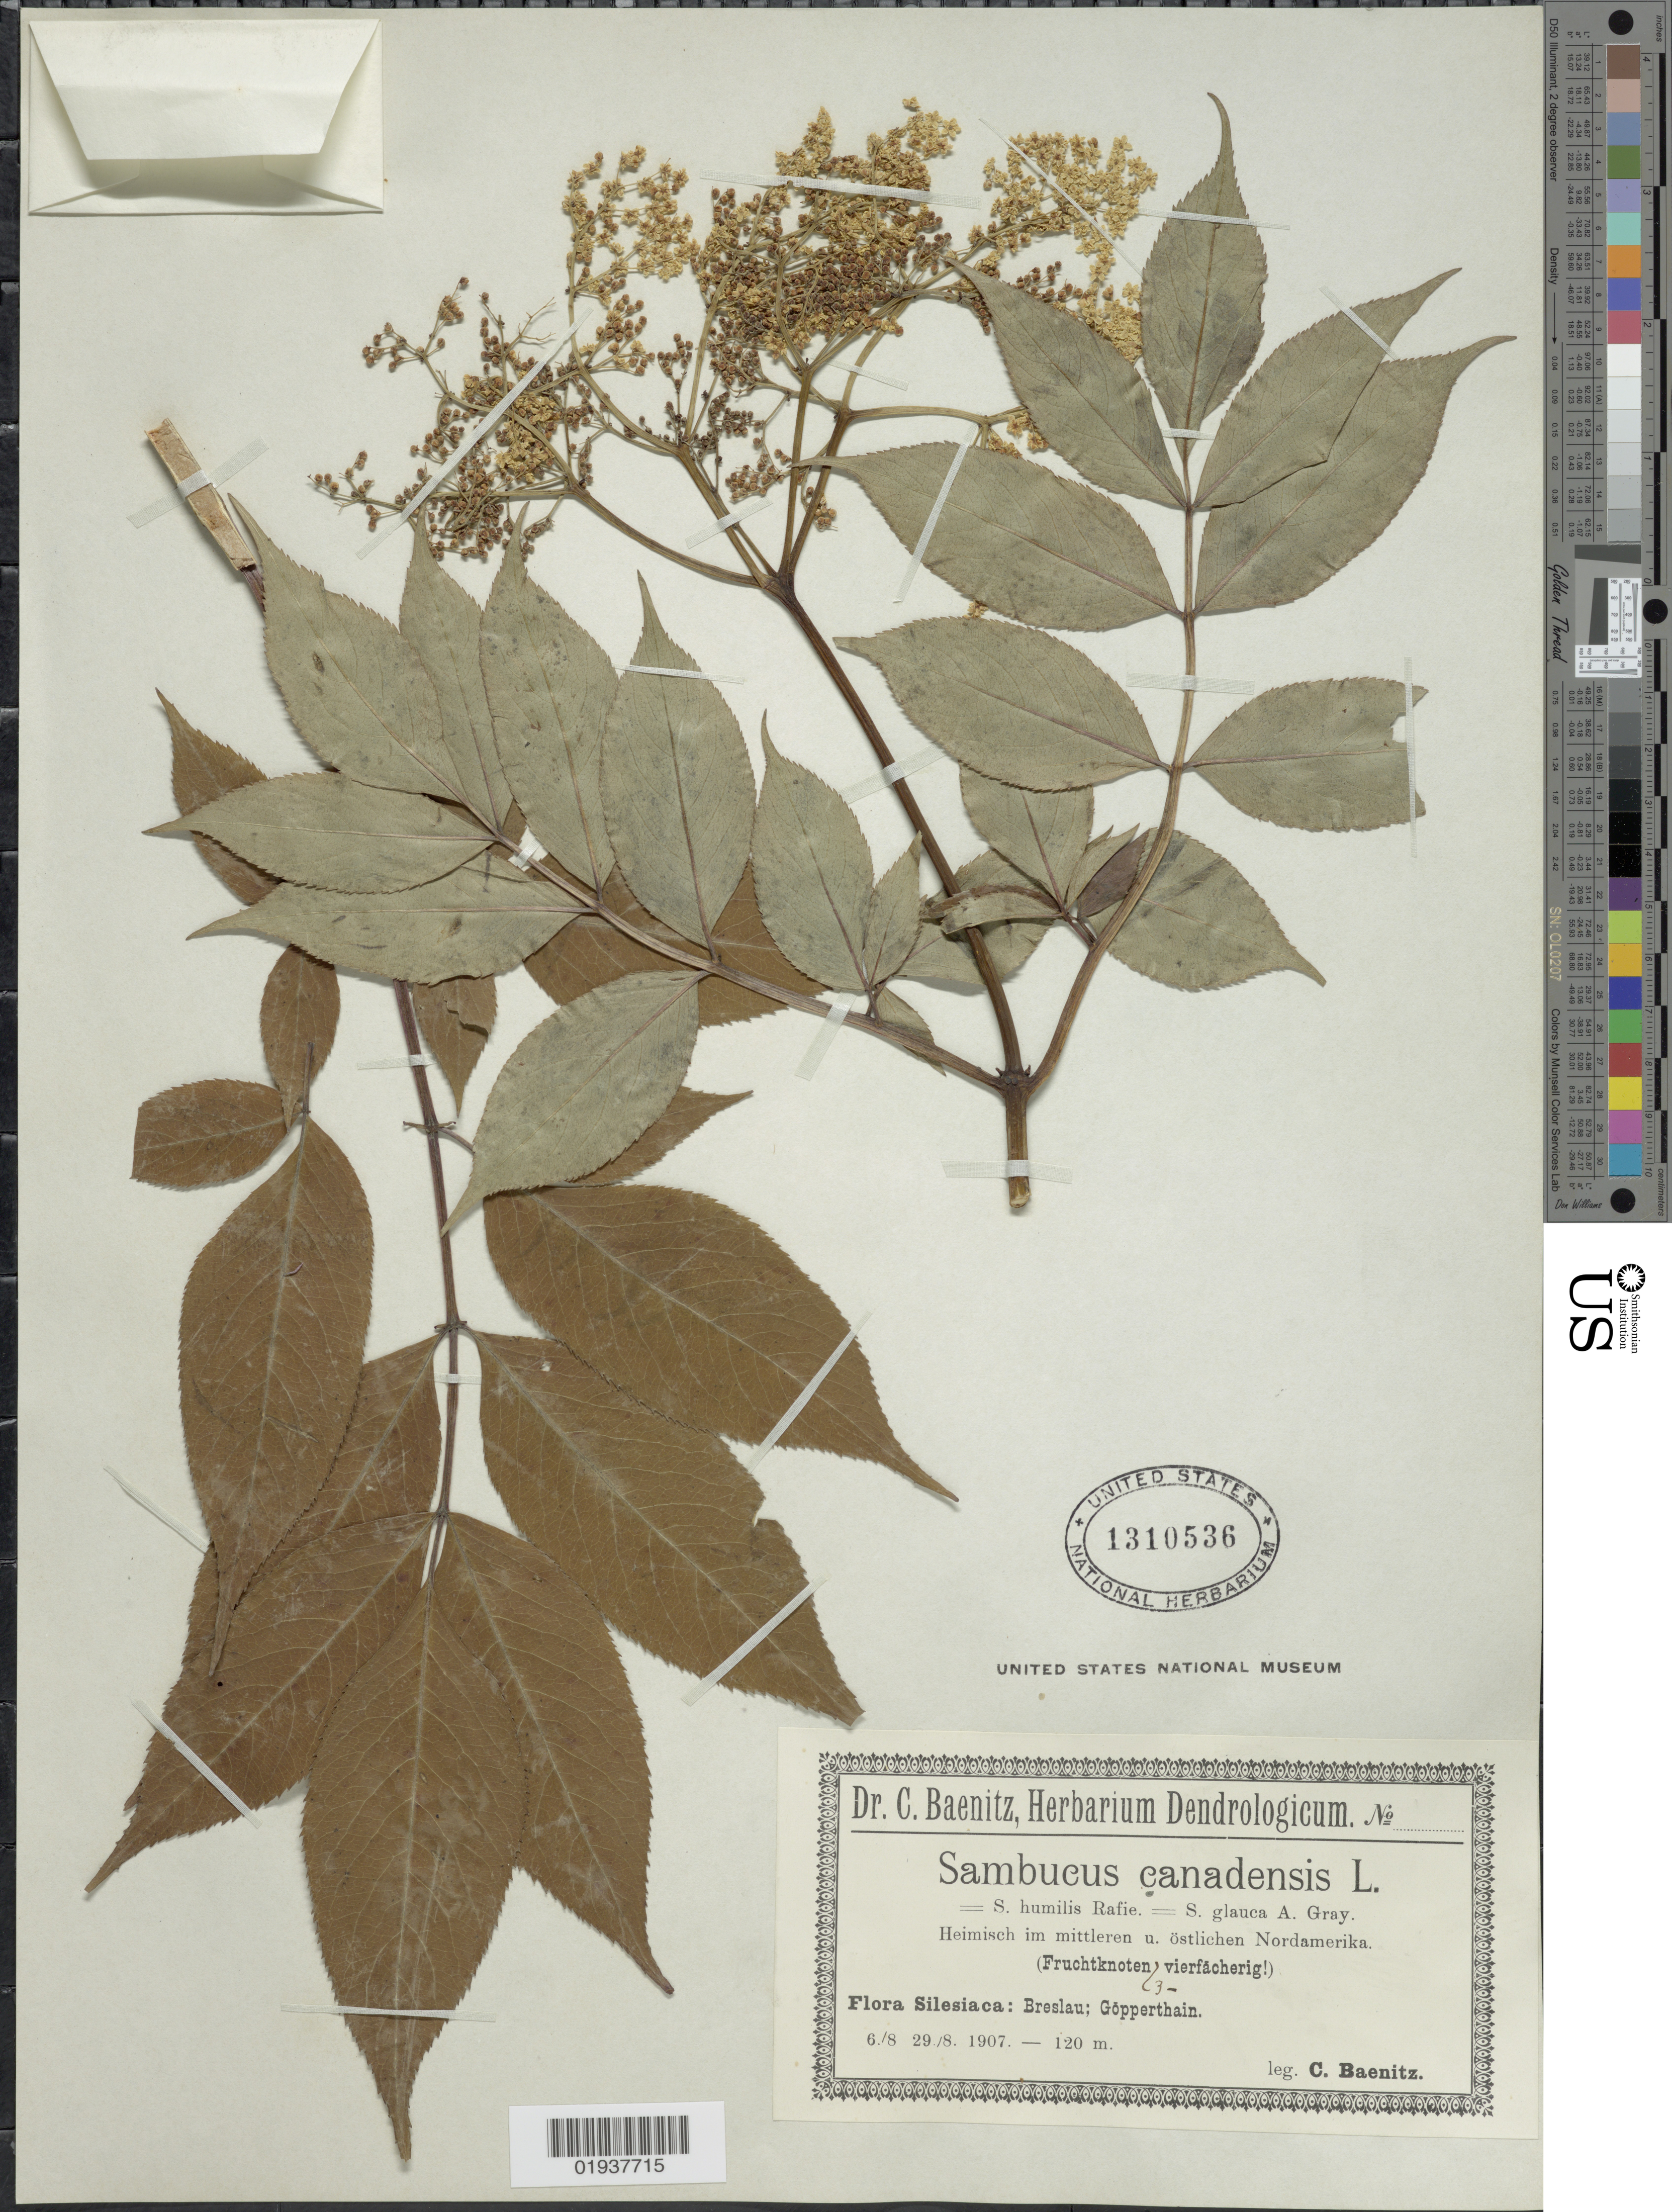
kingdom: Plantae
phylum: Tracheophyta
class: Magnoliopsida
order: Dipsacales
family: Viburnaceae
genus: Sambucus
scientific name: Sambucus canadensis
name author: L.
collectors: C. G. Baenitz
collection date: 1907-08-06/1907-08-29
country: Poland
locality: Silesiaca: Breslau; Göpperthain.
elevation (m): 120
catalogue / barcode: US 1310536